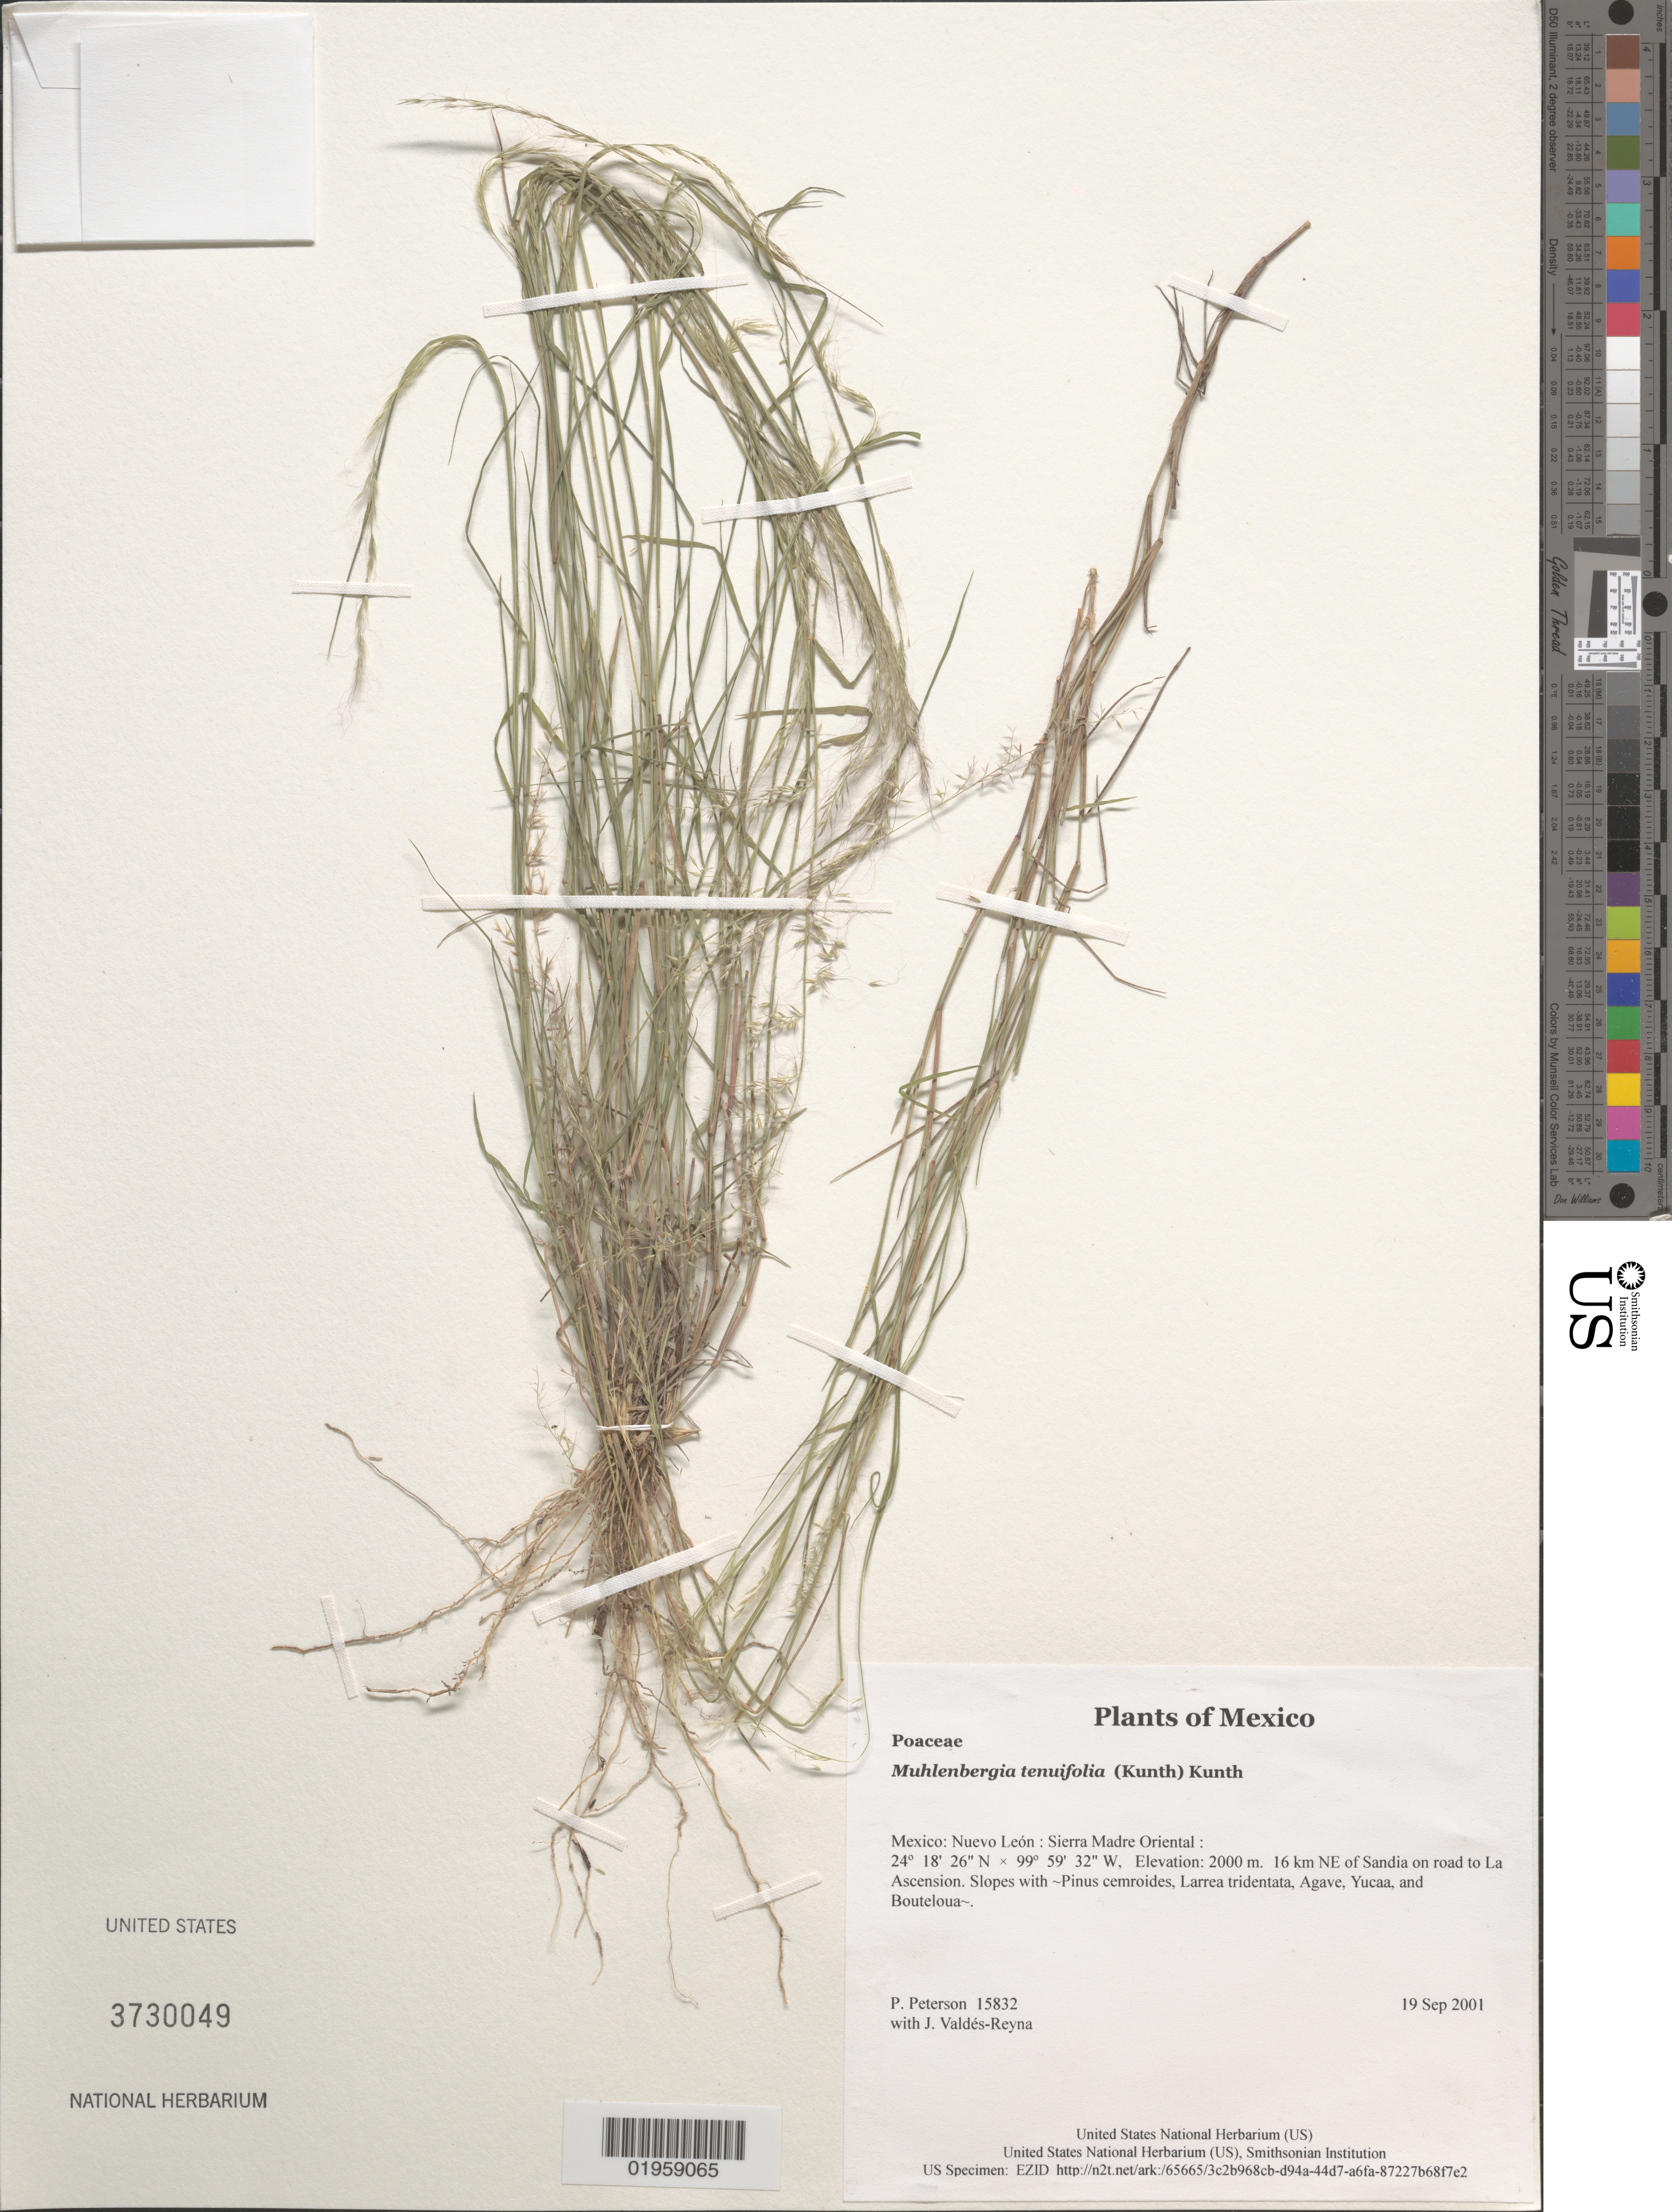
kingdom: Plantae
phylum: Tracheophyta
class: Liliopsida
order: Poales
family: Poaceae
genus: Muhlenbergia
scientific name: Muhlenbergia tenuifolia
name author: (Kunth) Kunth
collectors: P. M. Peterson & J. Valdés-Reyna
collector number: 15832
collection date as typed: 19 Sep 2001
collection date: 2001-09-19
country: Mexico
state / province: Nuevo León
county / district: Sierra Madre Oriental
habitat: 16 km NE of Sandia on road to La Ascension. Slopes with ~Pinus cemroides, Larrea tridentata, Agave, Yucaa, and Bouteloua~.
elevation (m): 2000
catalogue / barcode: US 3730049